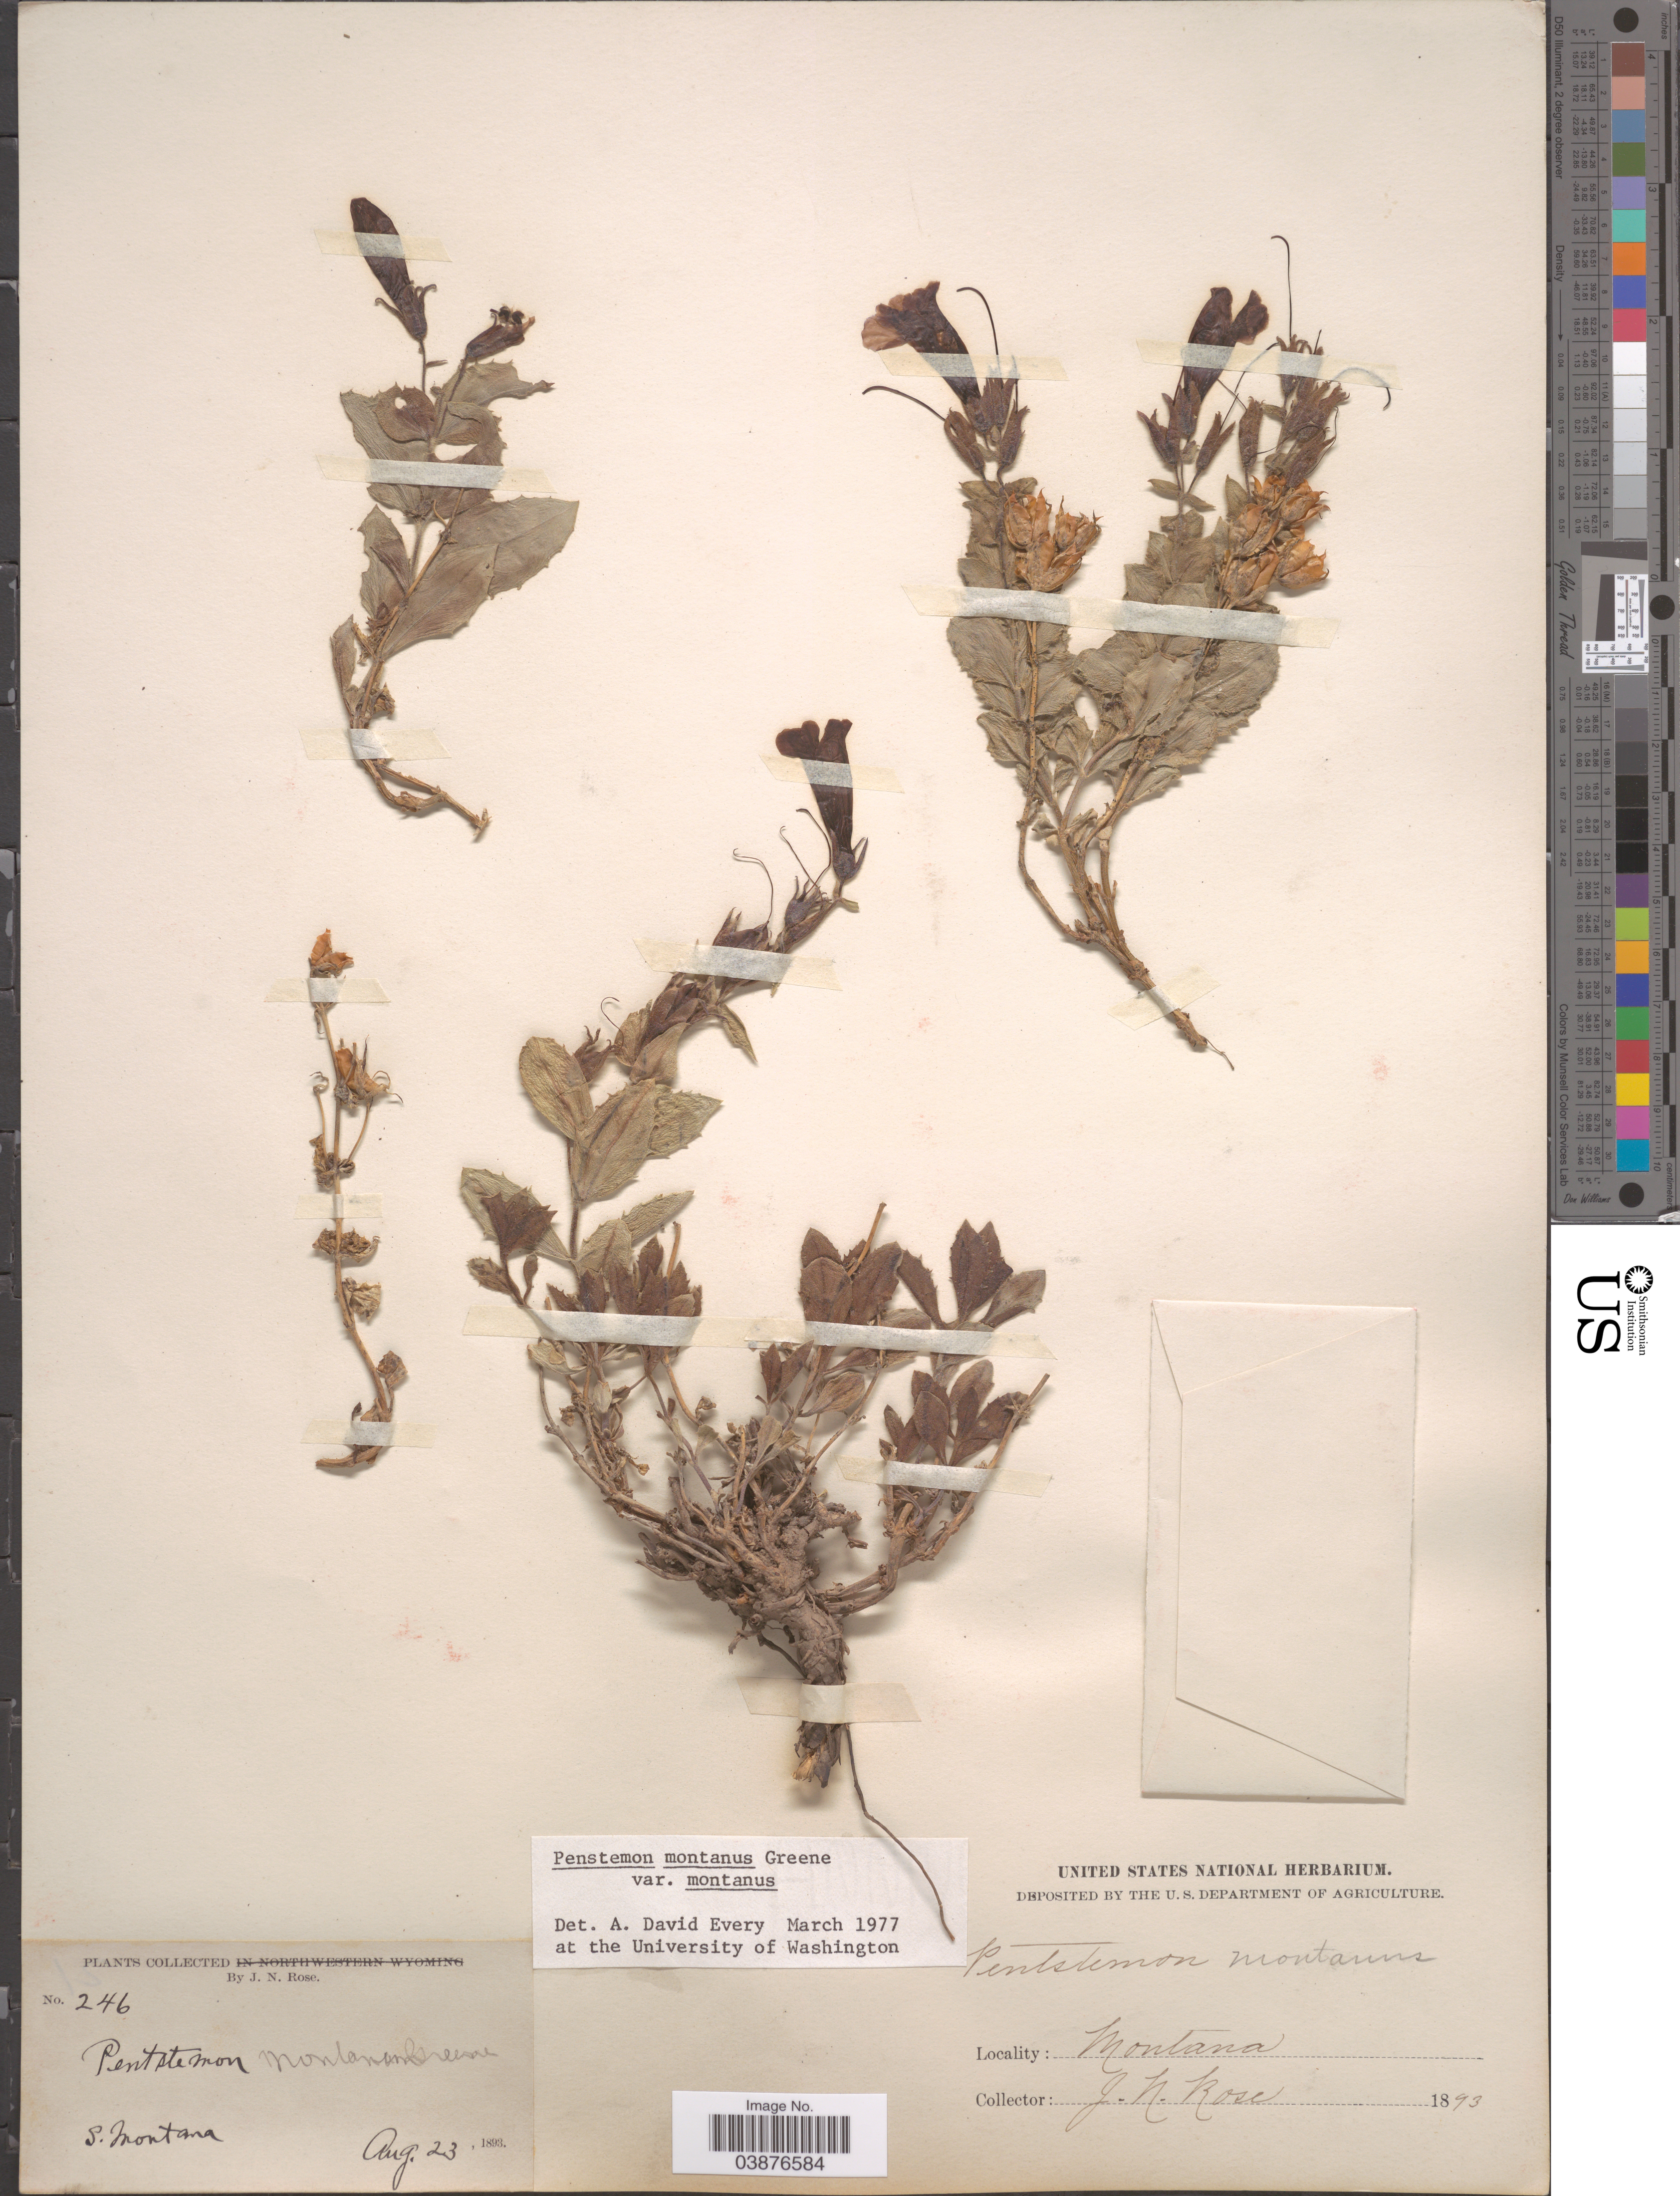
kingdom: Plantae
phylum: Tracheophyta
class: Magnoliopsida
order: Lamiales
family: Plantaginaceae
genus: Penstemon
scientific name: Penstemon montanus var. montanus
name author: Greene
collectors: J. N. Rose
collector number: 246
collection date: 1893-08-23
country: United States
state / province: Montana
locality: S. Montana.